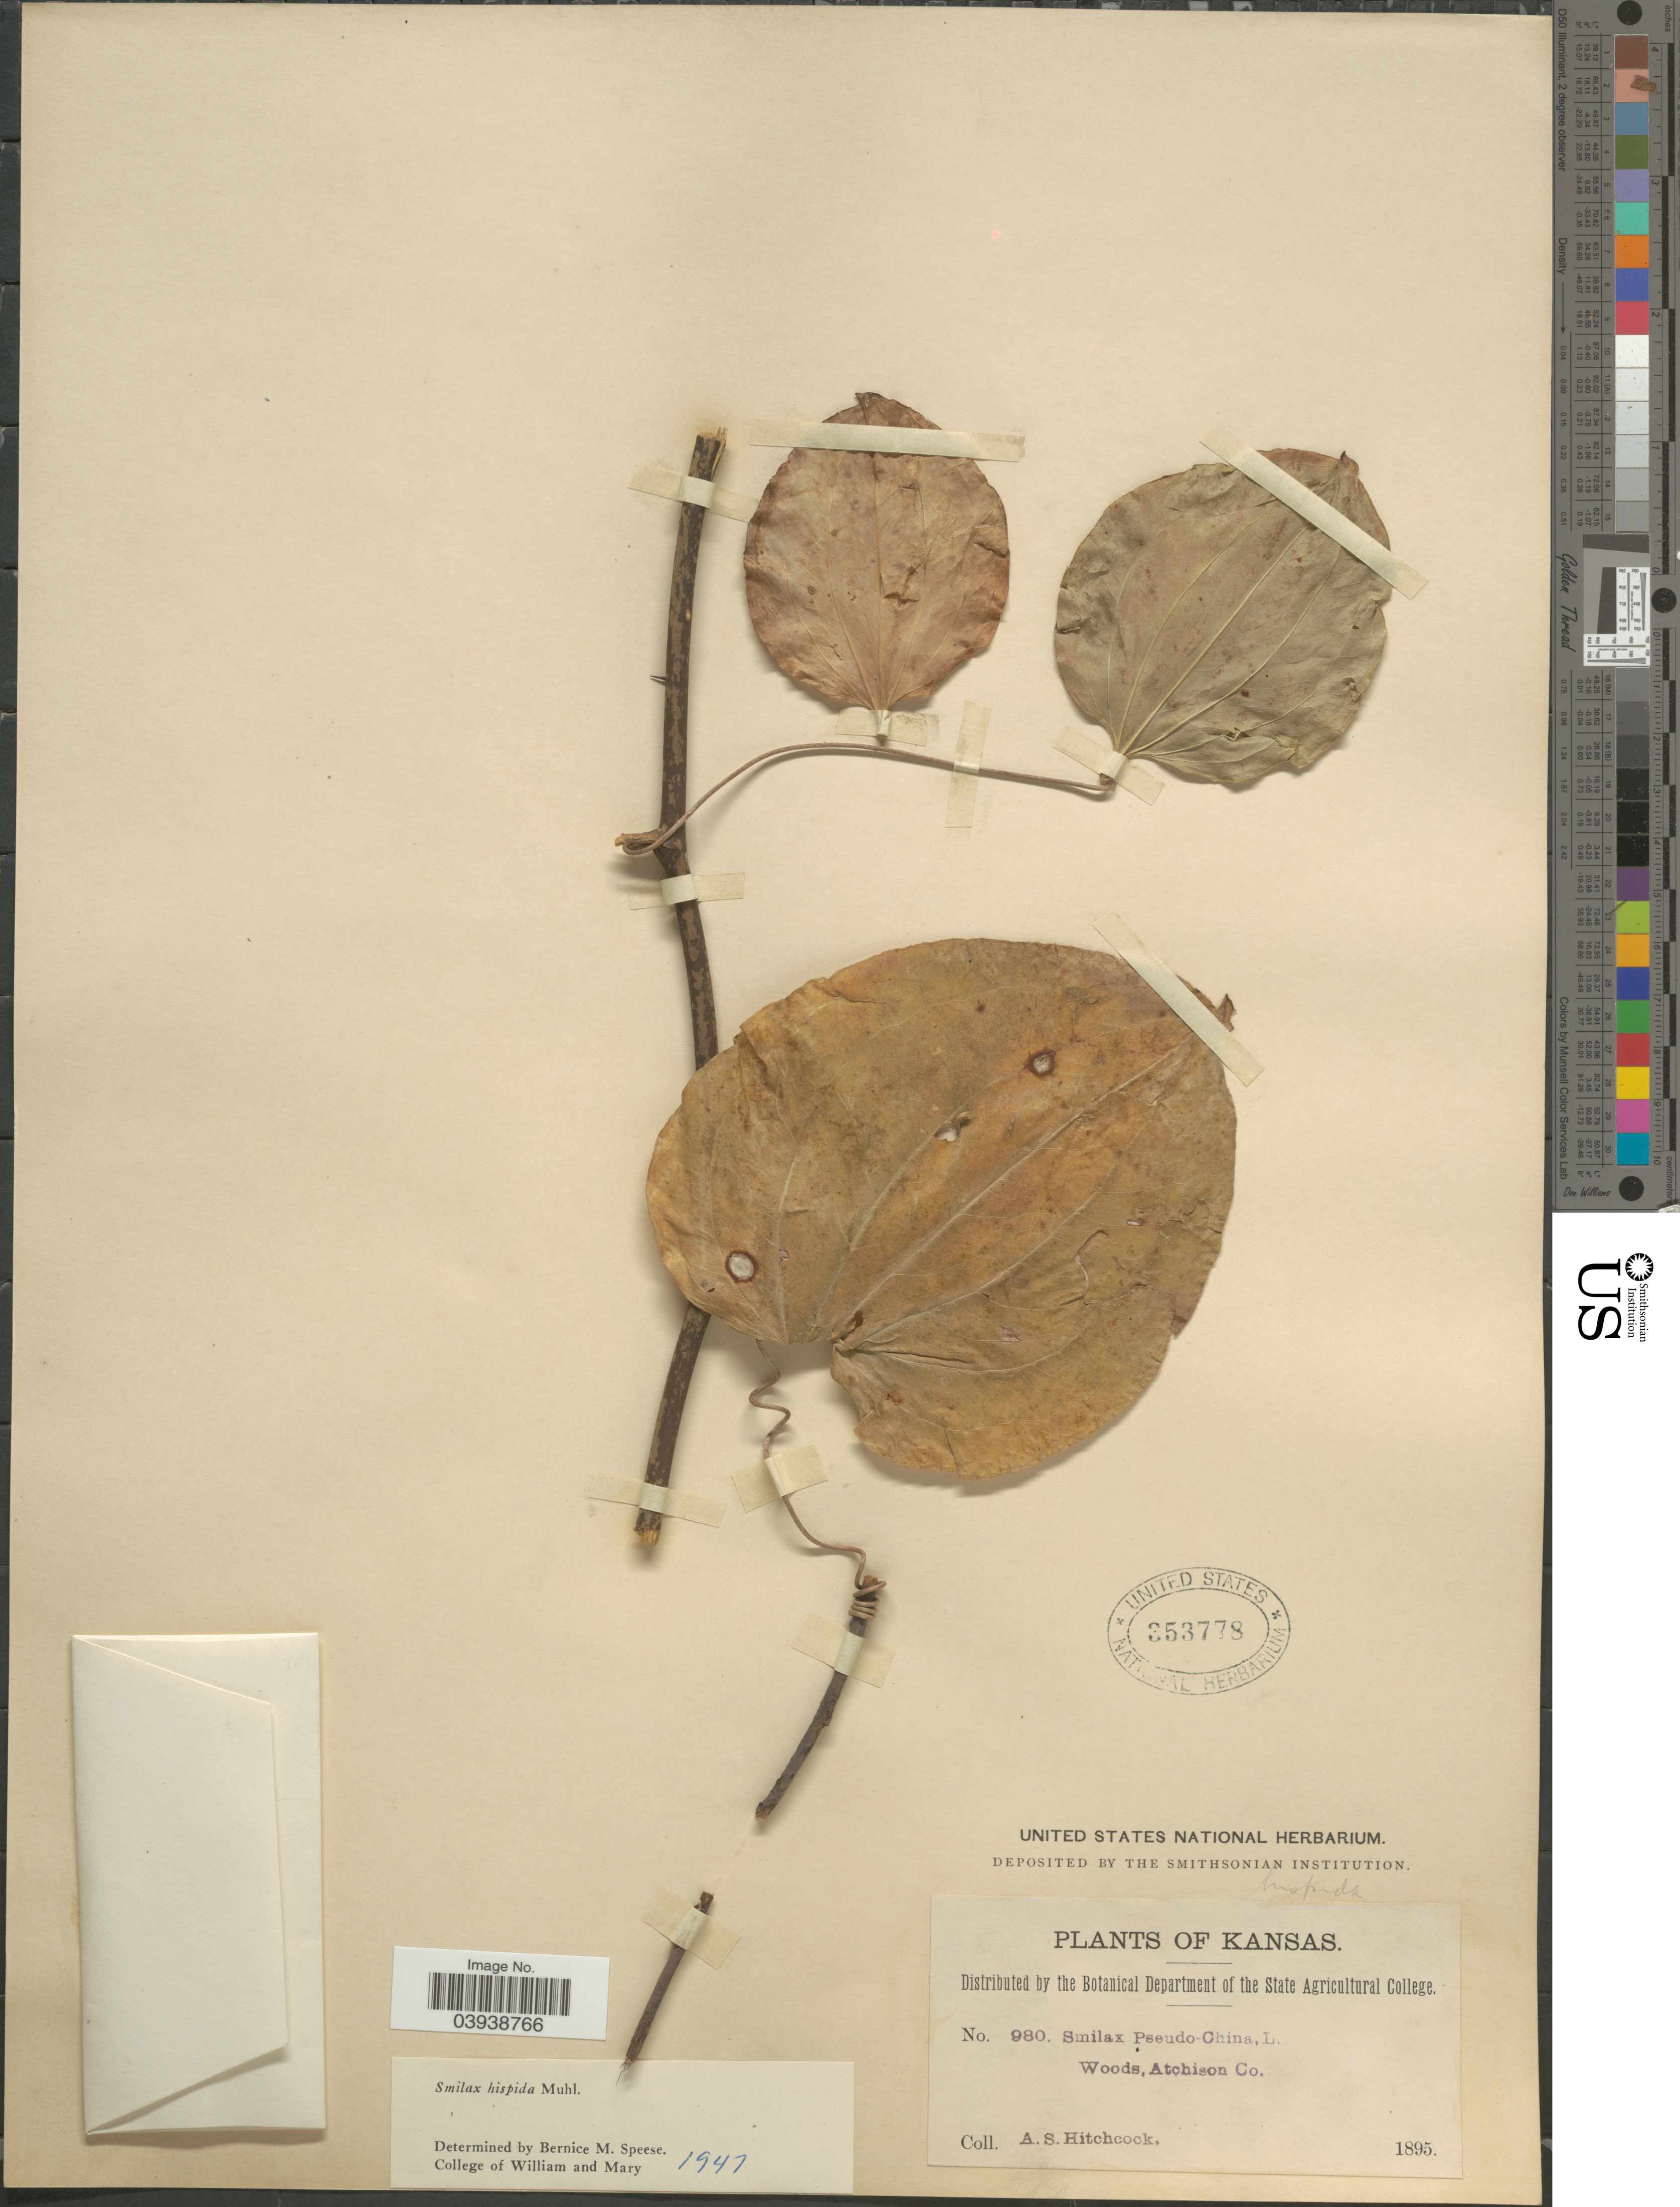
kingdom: Plantae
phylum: Tracheophyta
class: Liliopsida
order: Liliales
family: Smilacaceae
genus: Smilax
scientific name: Smilax hispida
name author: Raf.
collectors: A. S. Hitchcock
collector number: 980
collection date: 1895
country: United States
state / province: Kansas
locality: Woods, Atchison Co.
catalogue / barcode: US 353778